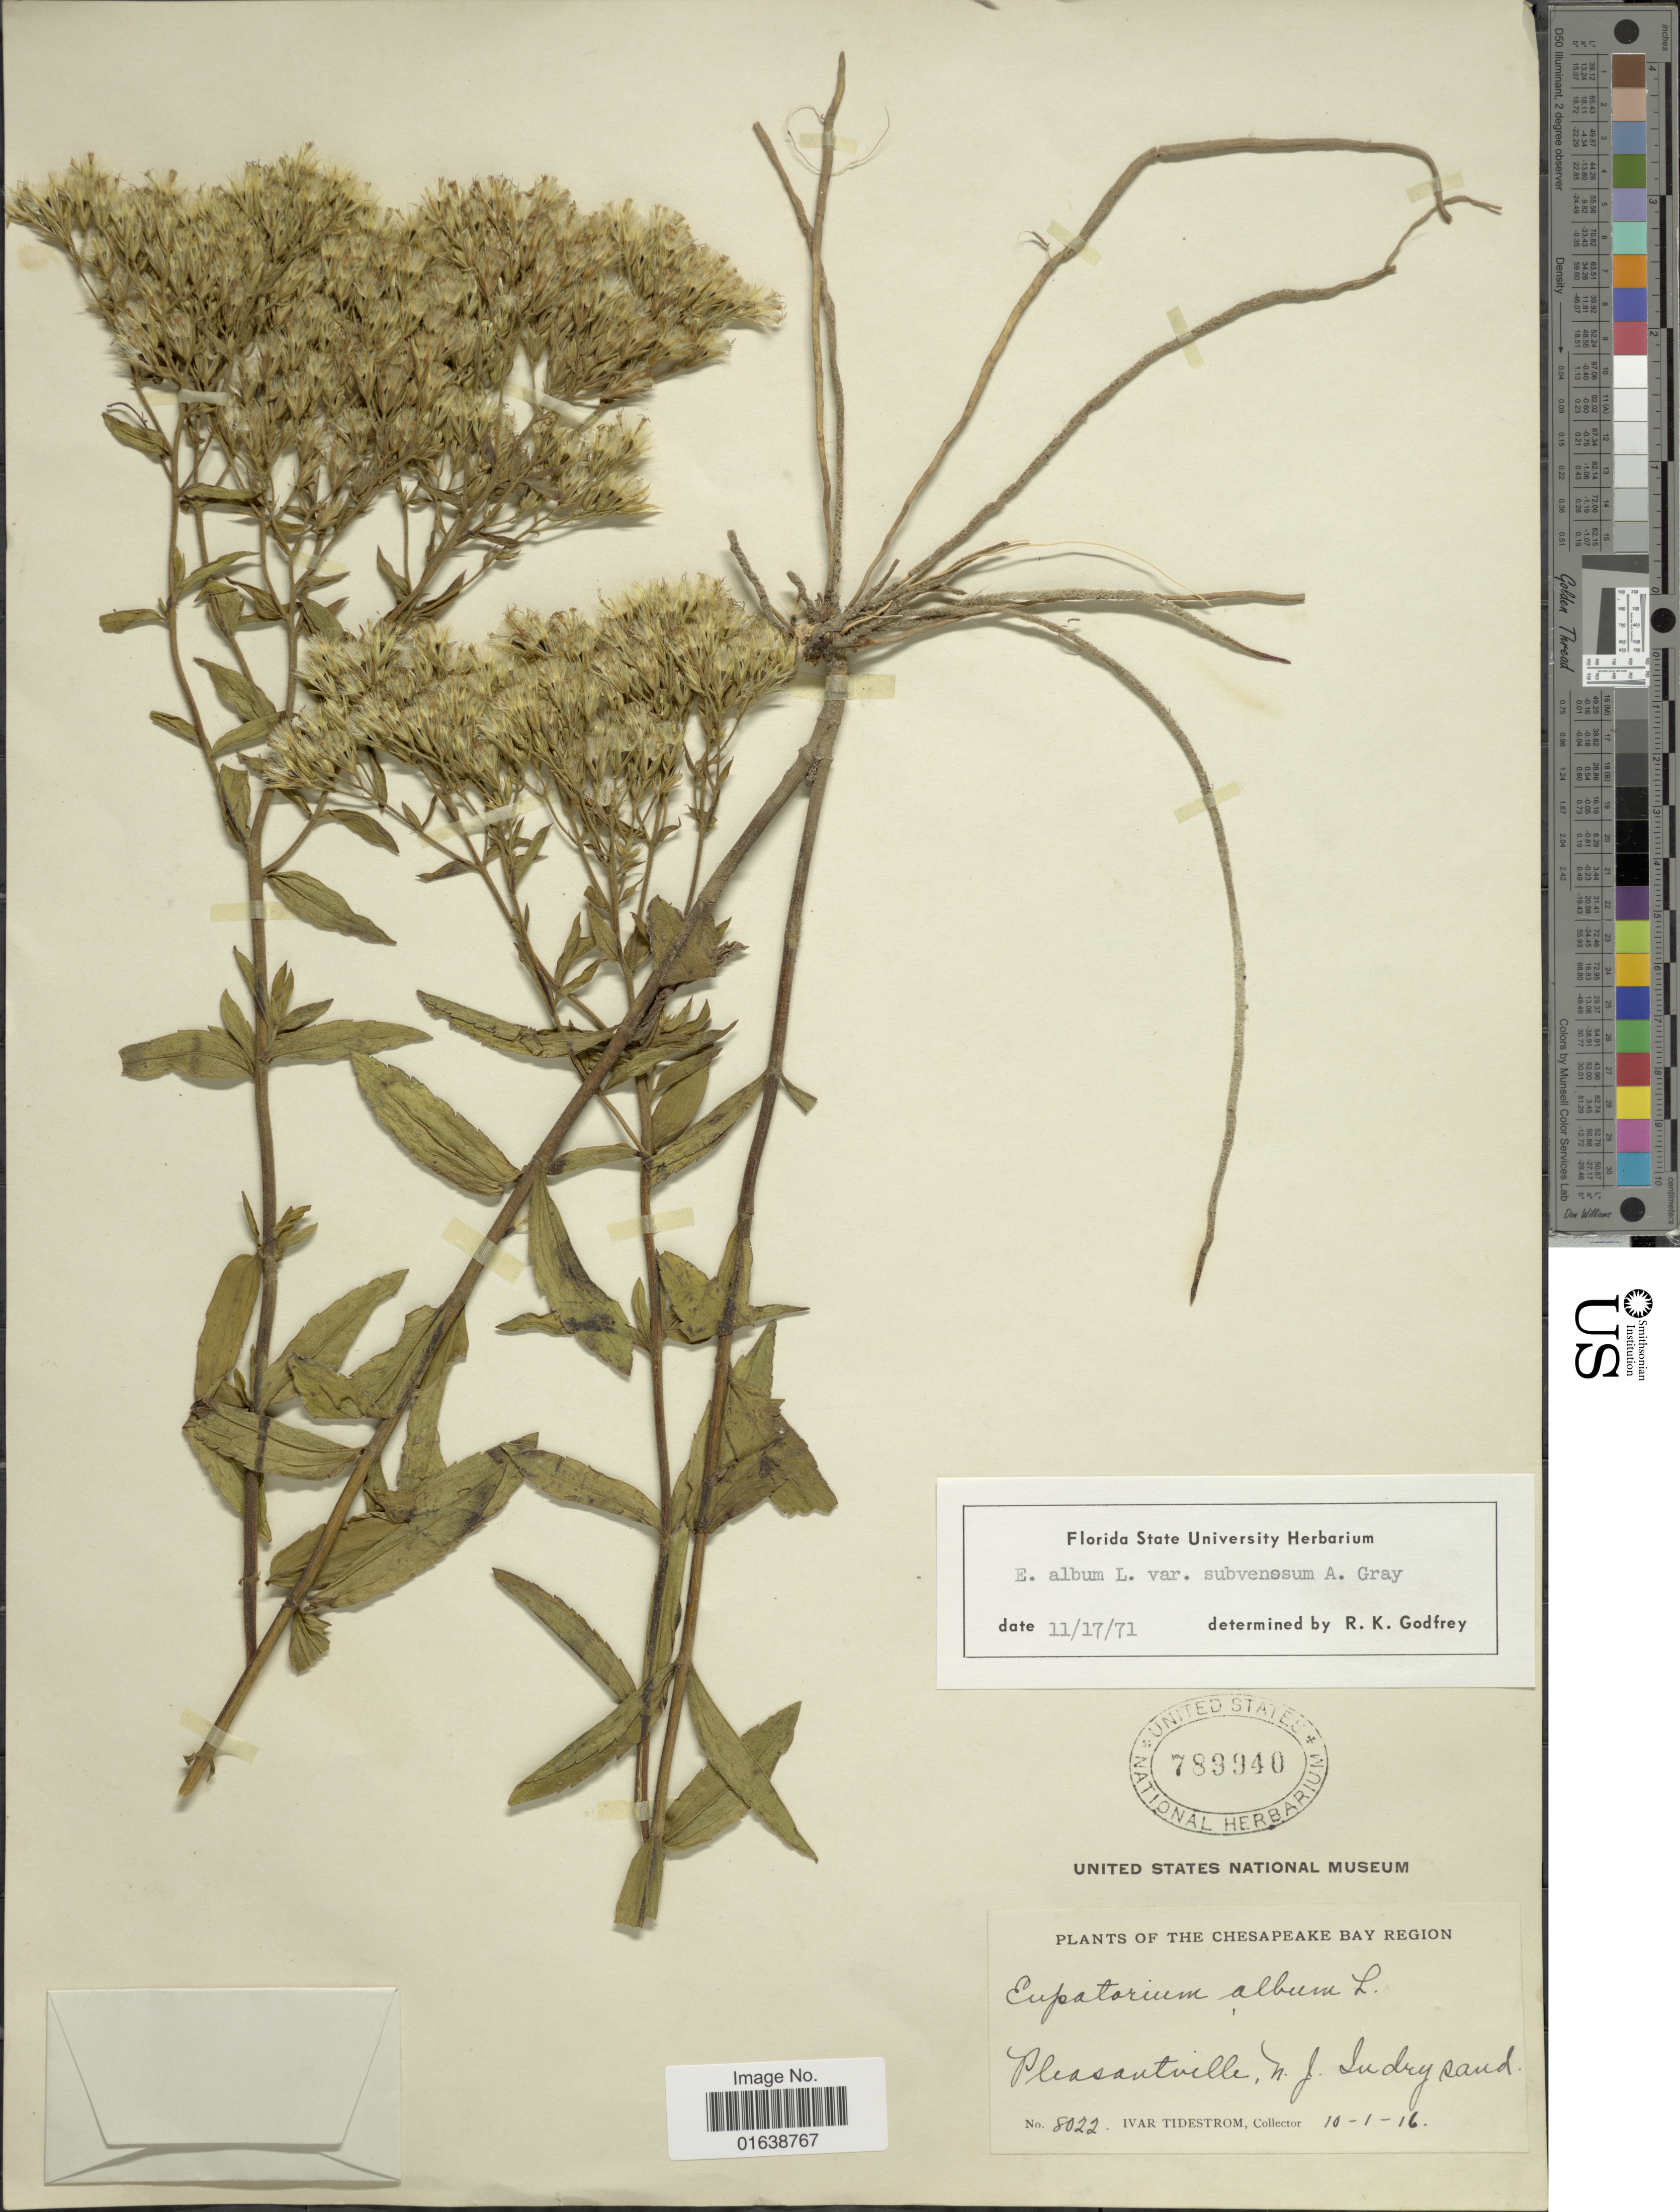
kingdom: Plantae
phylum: Tracheophyta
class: Magnoliopsida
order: Asterales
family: Asteraceae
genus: Eupatorium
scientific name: Eupatorium album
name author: L.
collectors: I. F. Tidestrom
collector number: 8022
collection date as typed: Transcribed d/m/y: 10/1/16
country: United States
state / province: New Jersey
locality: Chesapeake Bay Region. Pleasantville, N. J. In dry sand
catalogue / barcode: US 789940